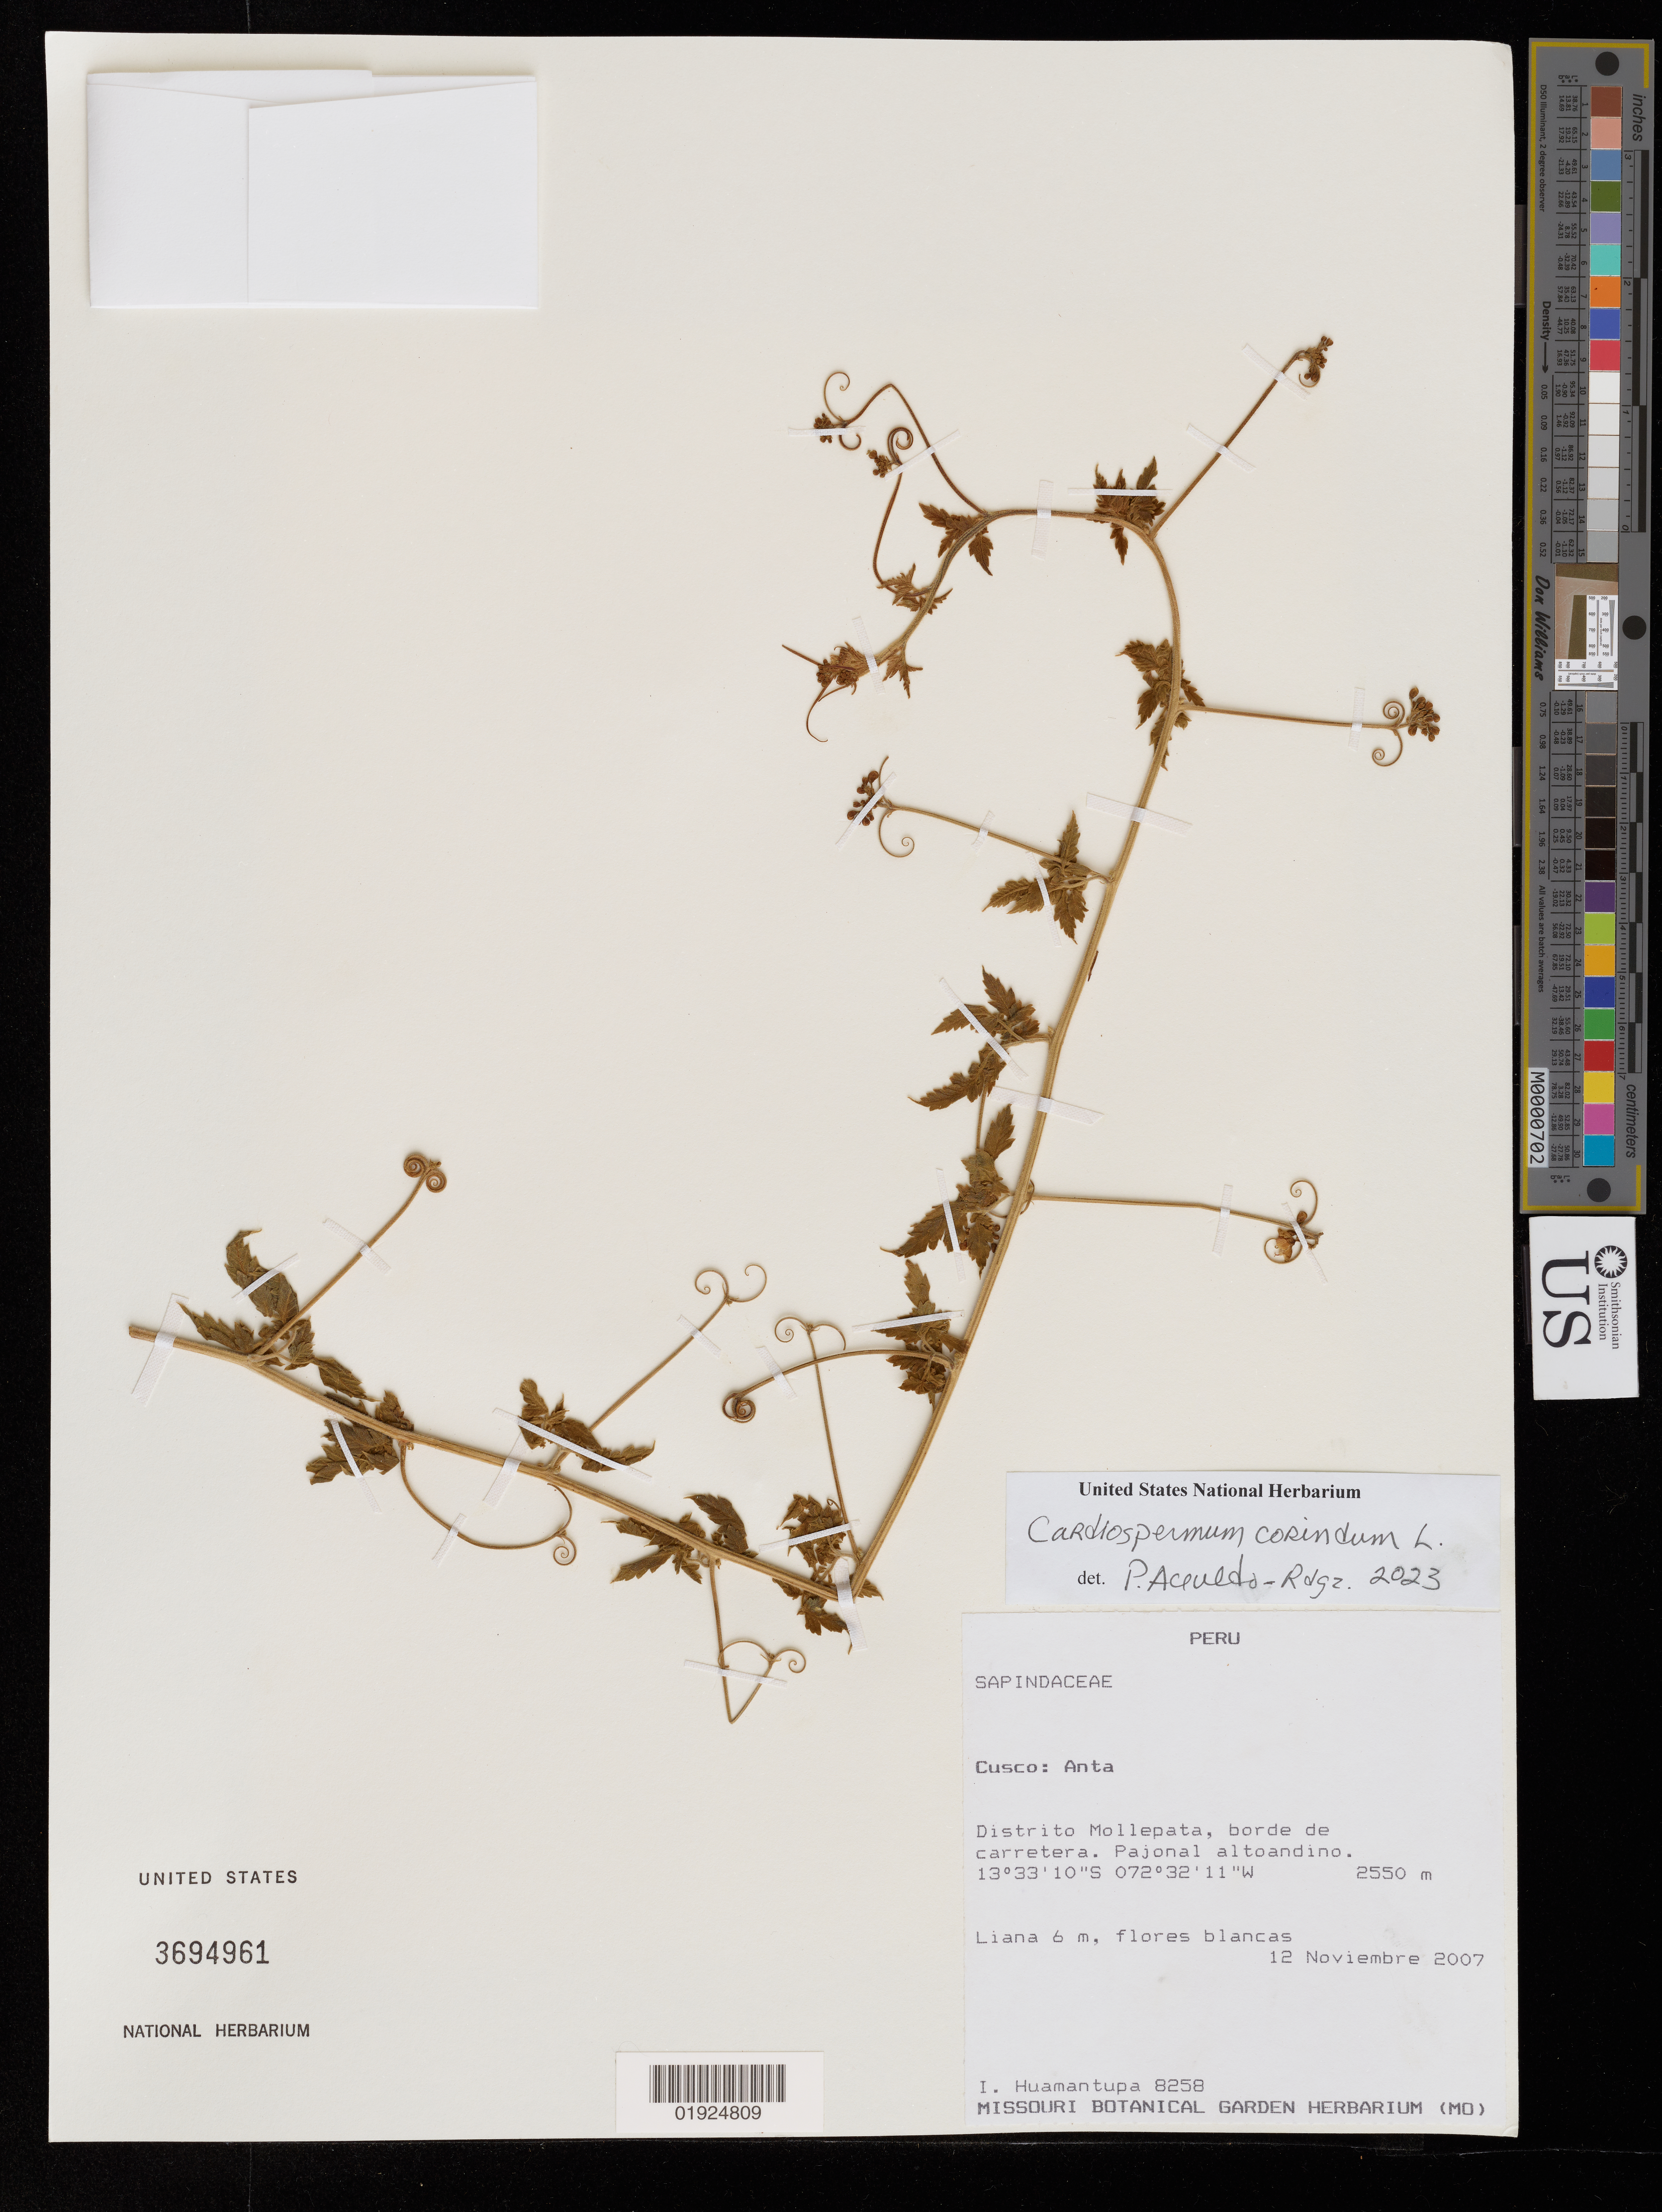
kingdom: Plantae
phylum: Tracheophyta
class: Magnoliopsida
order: Sapindales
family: Sapindaceae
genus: Cardiospermum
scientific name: Cardiospermum corindum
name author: L.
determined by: Acevedo-Rodriguez, P., (US), Smithsonian Institution - National Museum of Natural History (UNITED STATES)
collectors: I. Huamantupa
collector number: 8258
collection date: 2007-11-12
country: Peru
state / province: Cusco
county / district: Anta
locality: Distrito Mollepata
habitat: Borde de carretera. Pajonal altoandino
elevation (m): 2550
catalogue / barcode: US 3694961